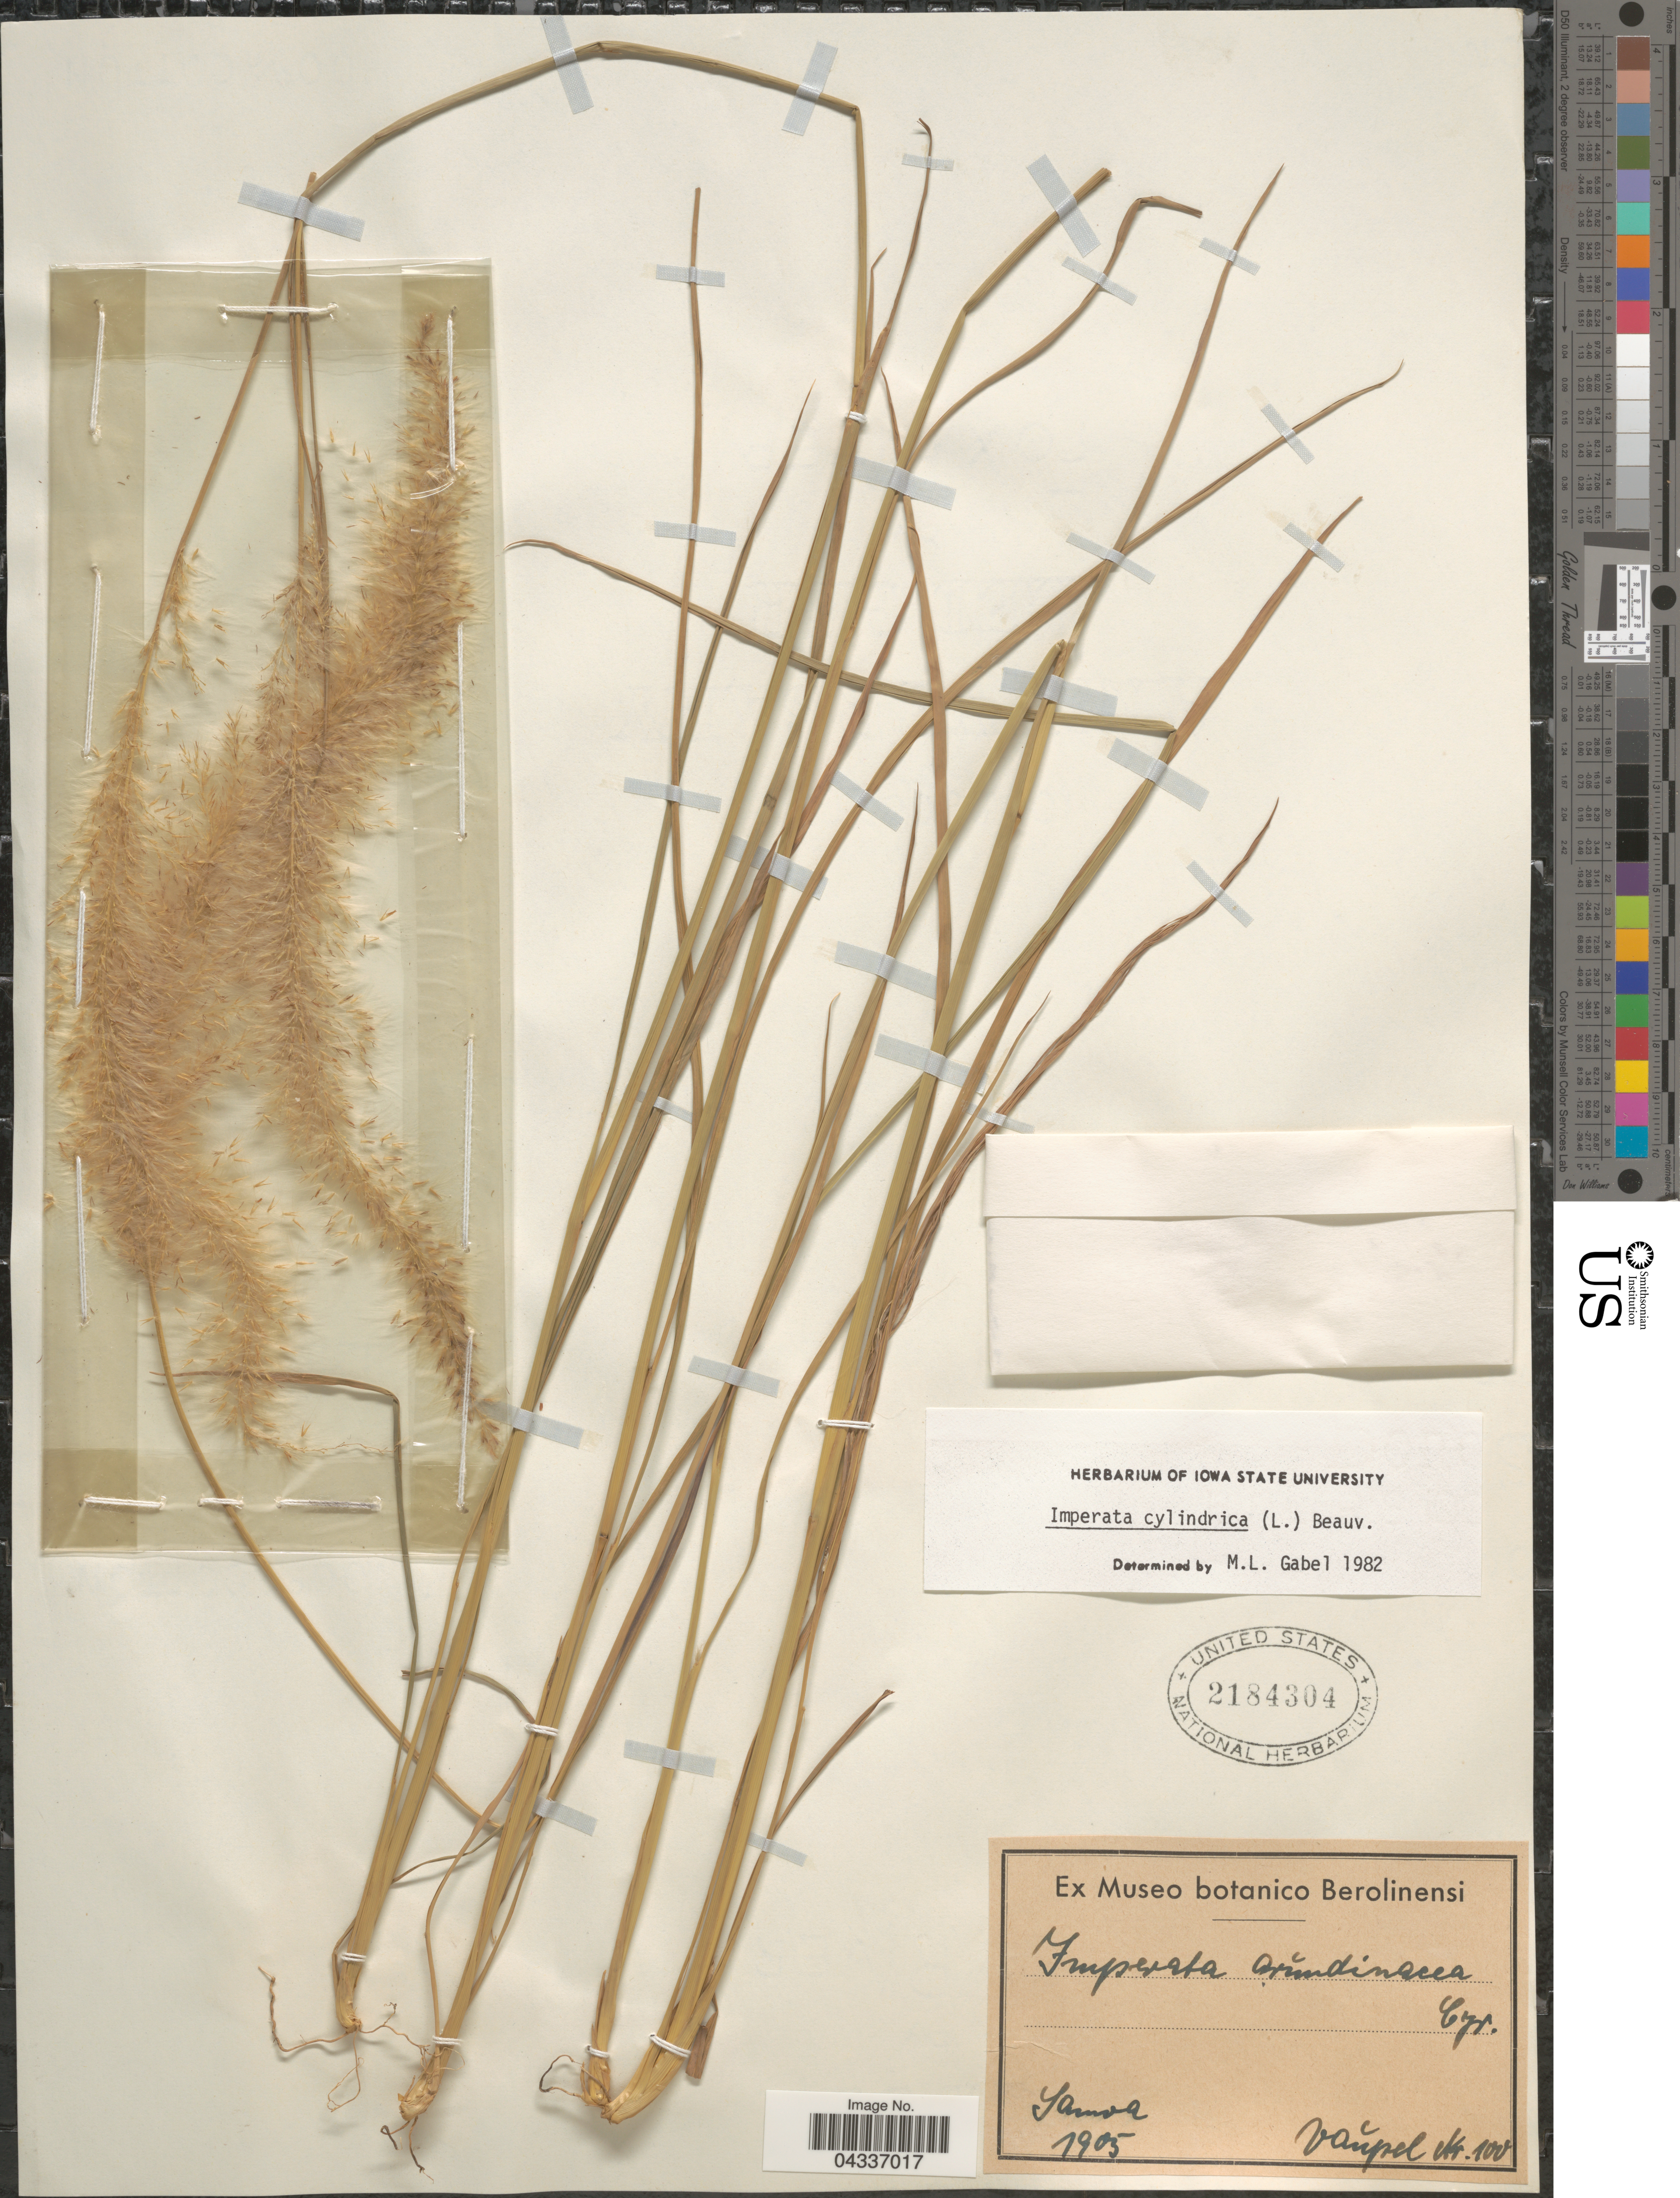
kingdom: Plantae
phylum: Tracheophyta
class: Liliopsida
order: Poales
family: Poaceae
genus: Imperata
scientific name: Imperata cylindrica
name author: (L.) P. Beauv.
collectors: Vaupel, --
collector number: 100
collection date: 1905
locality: Samoa.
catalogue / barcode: US 2184304